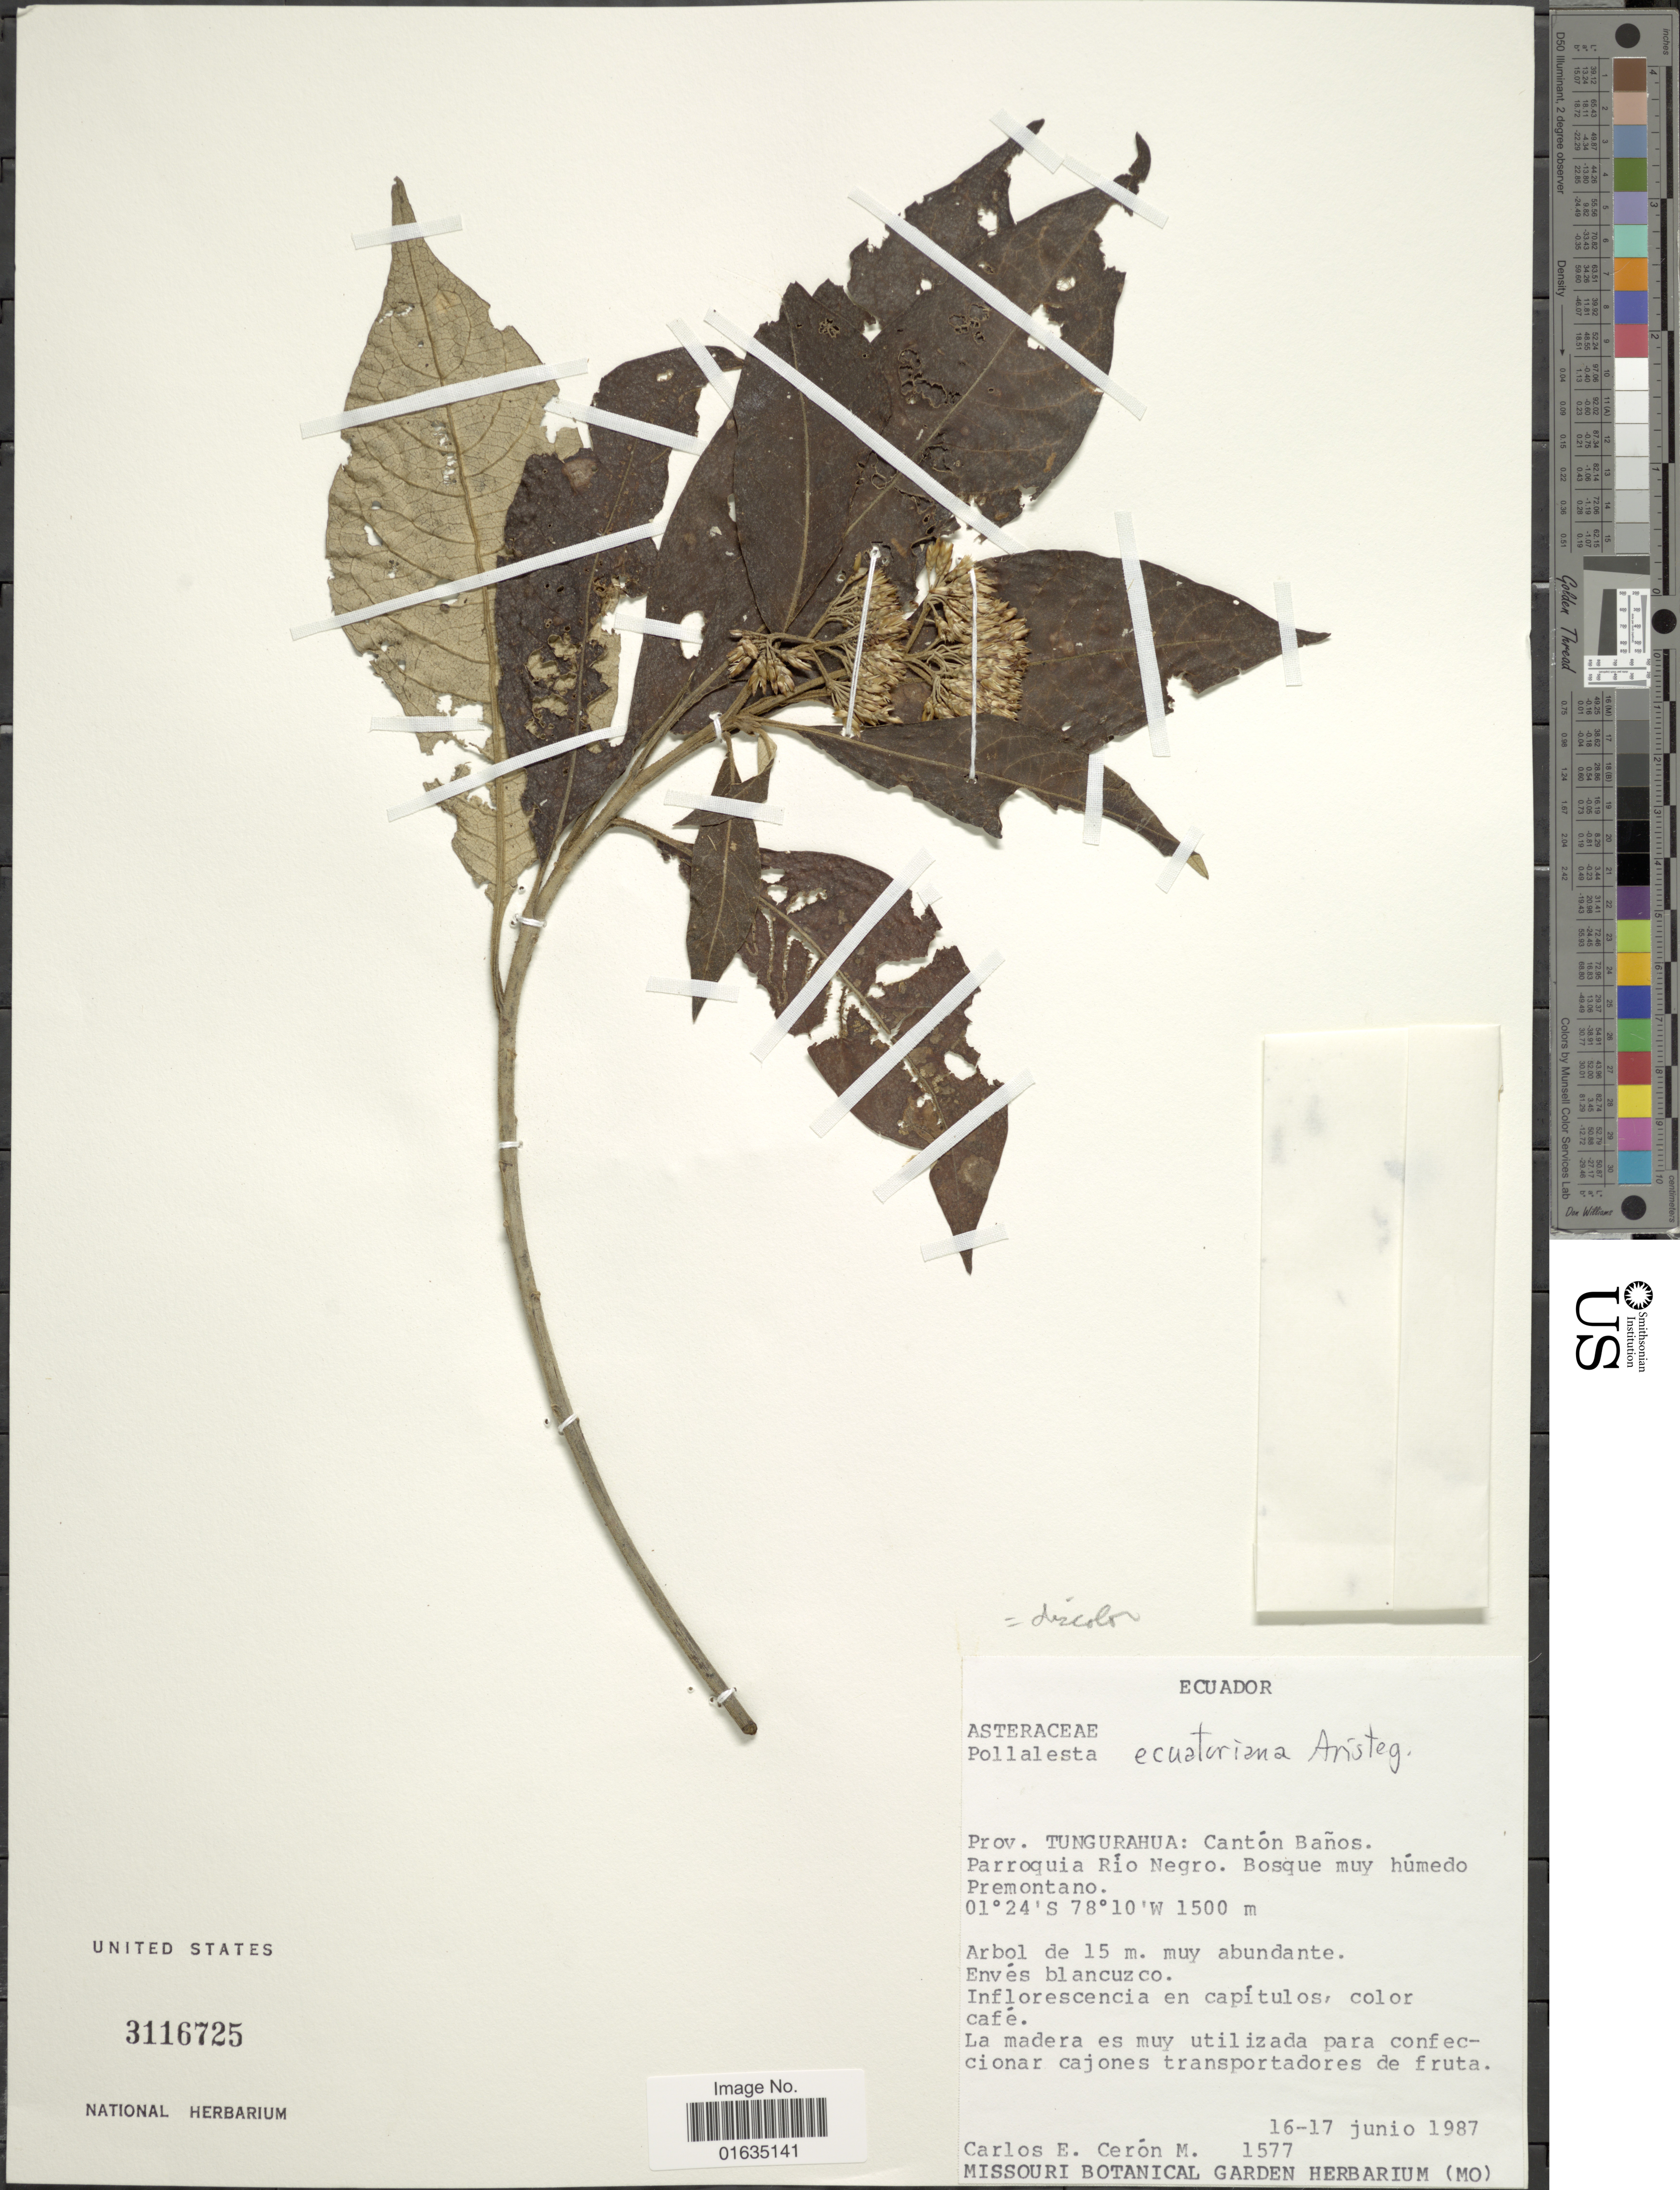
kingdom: Plantae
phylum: Tracheophyta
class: Magnoliopsida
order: Asterales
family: Asteraceae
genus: Pollalesta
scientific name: Pollalesta discolor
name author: (Kunth) Aristeg.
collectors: C. E. Cerón M.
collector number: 1577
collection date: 1987-06-16/1987-06-17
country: Ecuador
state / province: Tungurahua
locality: Prov. Tungurahua, Canton Banos, Parroquia Rio Negro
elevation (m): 1500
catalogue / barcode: US 3116725